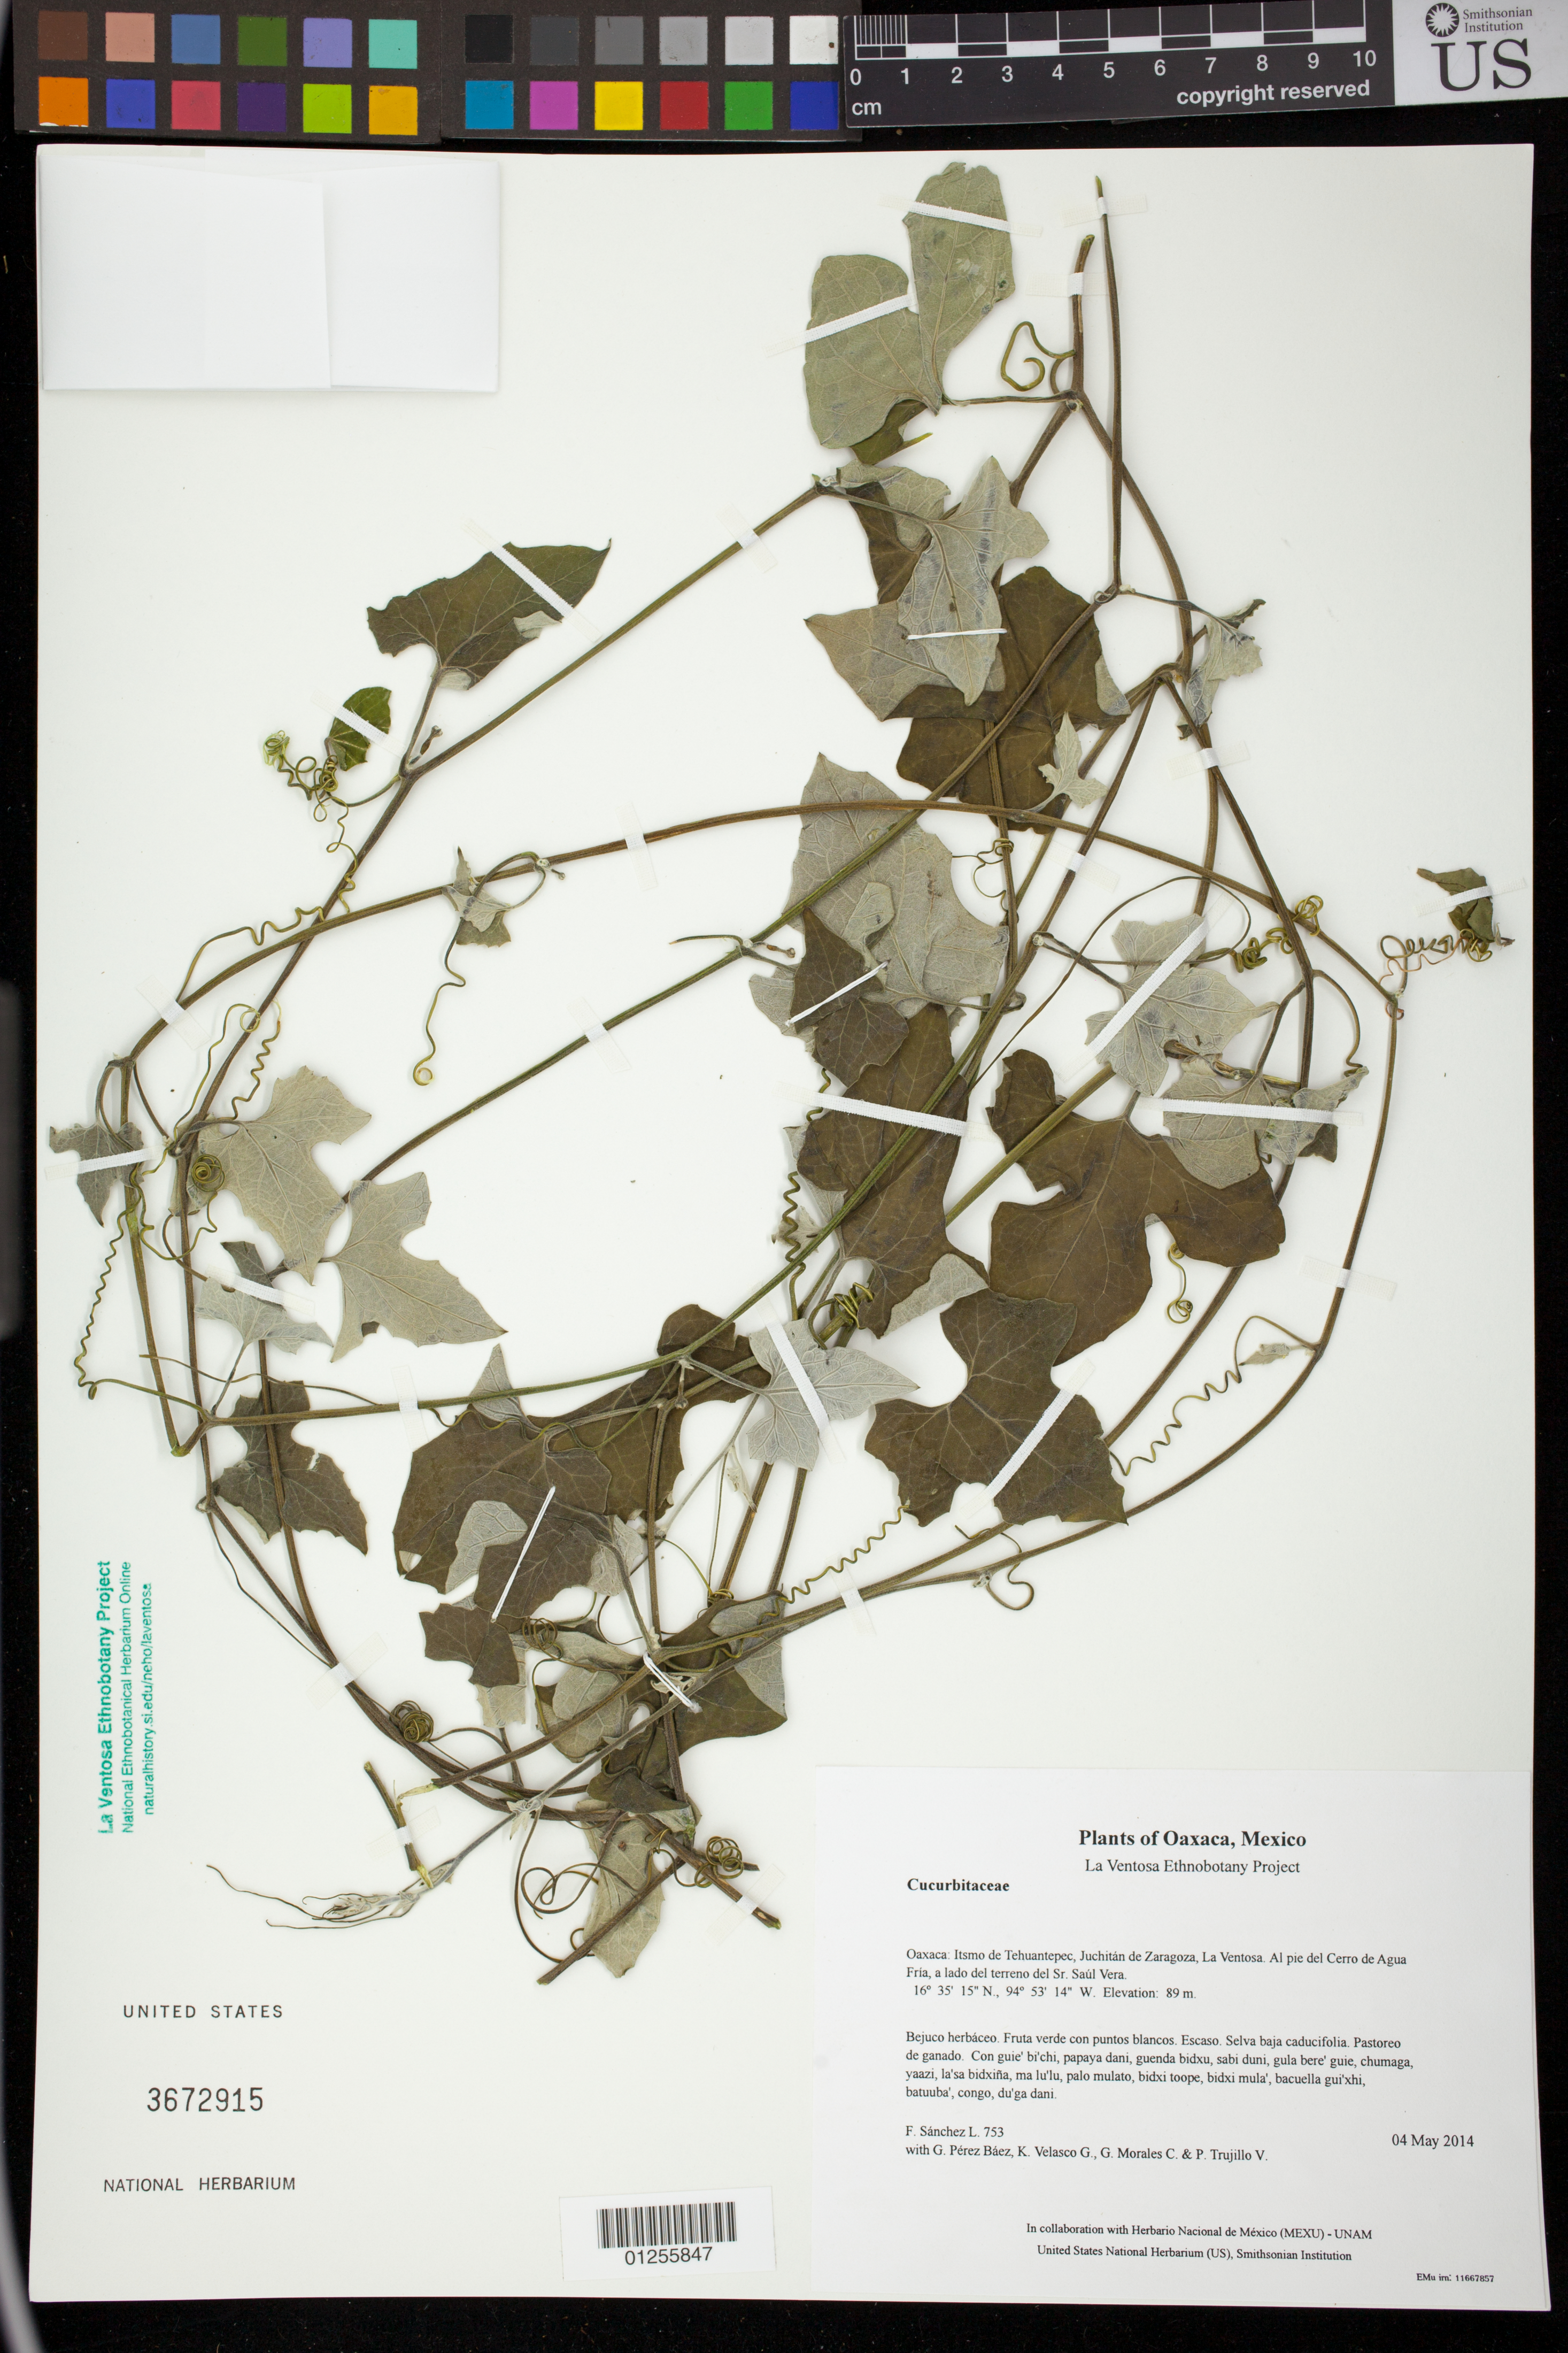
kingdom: Plantae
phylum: Tracheophyta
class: Magnoliopsida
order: Cucurbitales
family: Cucurbitaceae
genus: Ibervillea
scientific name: Ibervillea hypoleuca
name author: (Standl.) C. Jeffrey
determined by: Velasco G., Kenia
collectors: F. Sánchez L., G. Pérez Báez, K. Velasco G., G. Morales C. & P. Trujillo V.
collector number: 753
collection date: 2014-05-04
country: Mexico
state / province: Oaxaca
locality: Itsmo de Tehuantepec, Juchitán de Zaragoza, La Ventosa. Al pie del Cerro de Agua Fría, a lado del terreno del Sr. Saúl Vera.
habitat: Selva baja caducifolia. Pastoreo de ganado.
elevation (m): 89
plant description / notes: MEXU, US; Luba'. Cuaananaxhi naga' ne puntu quichi'. Huaxie'.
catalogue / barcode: US 3672915